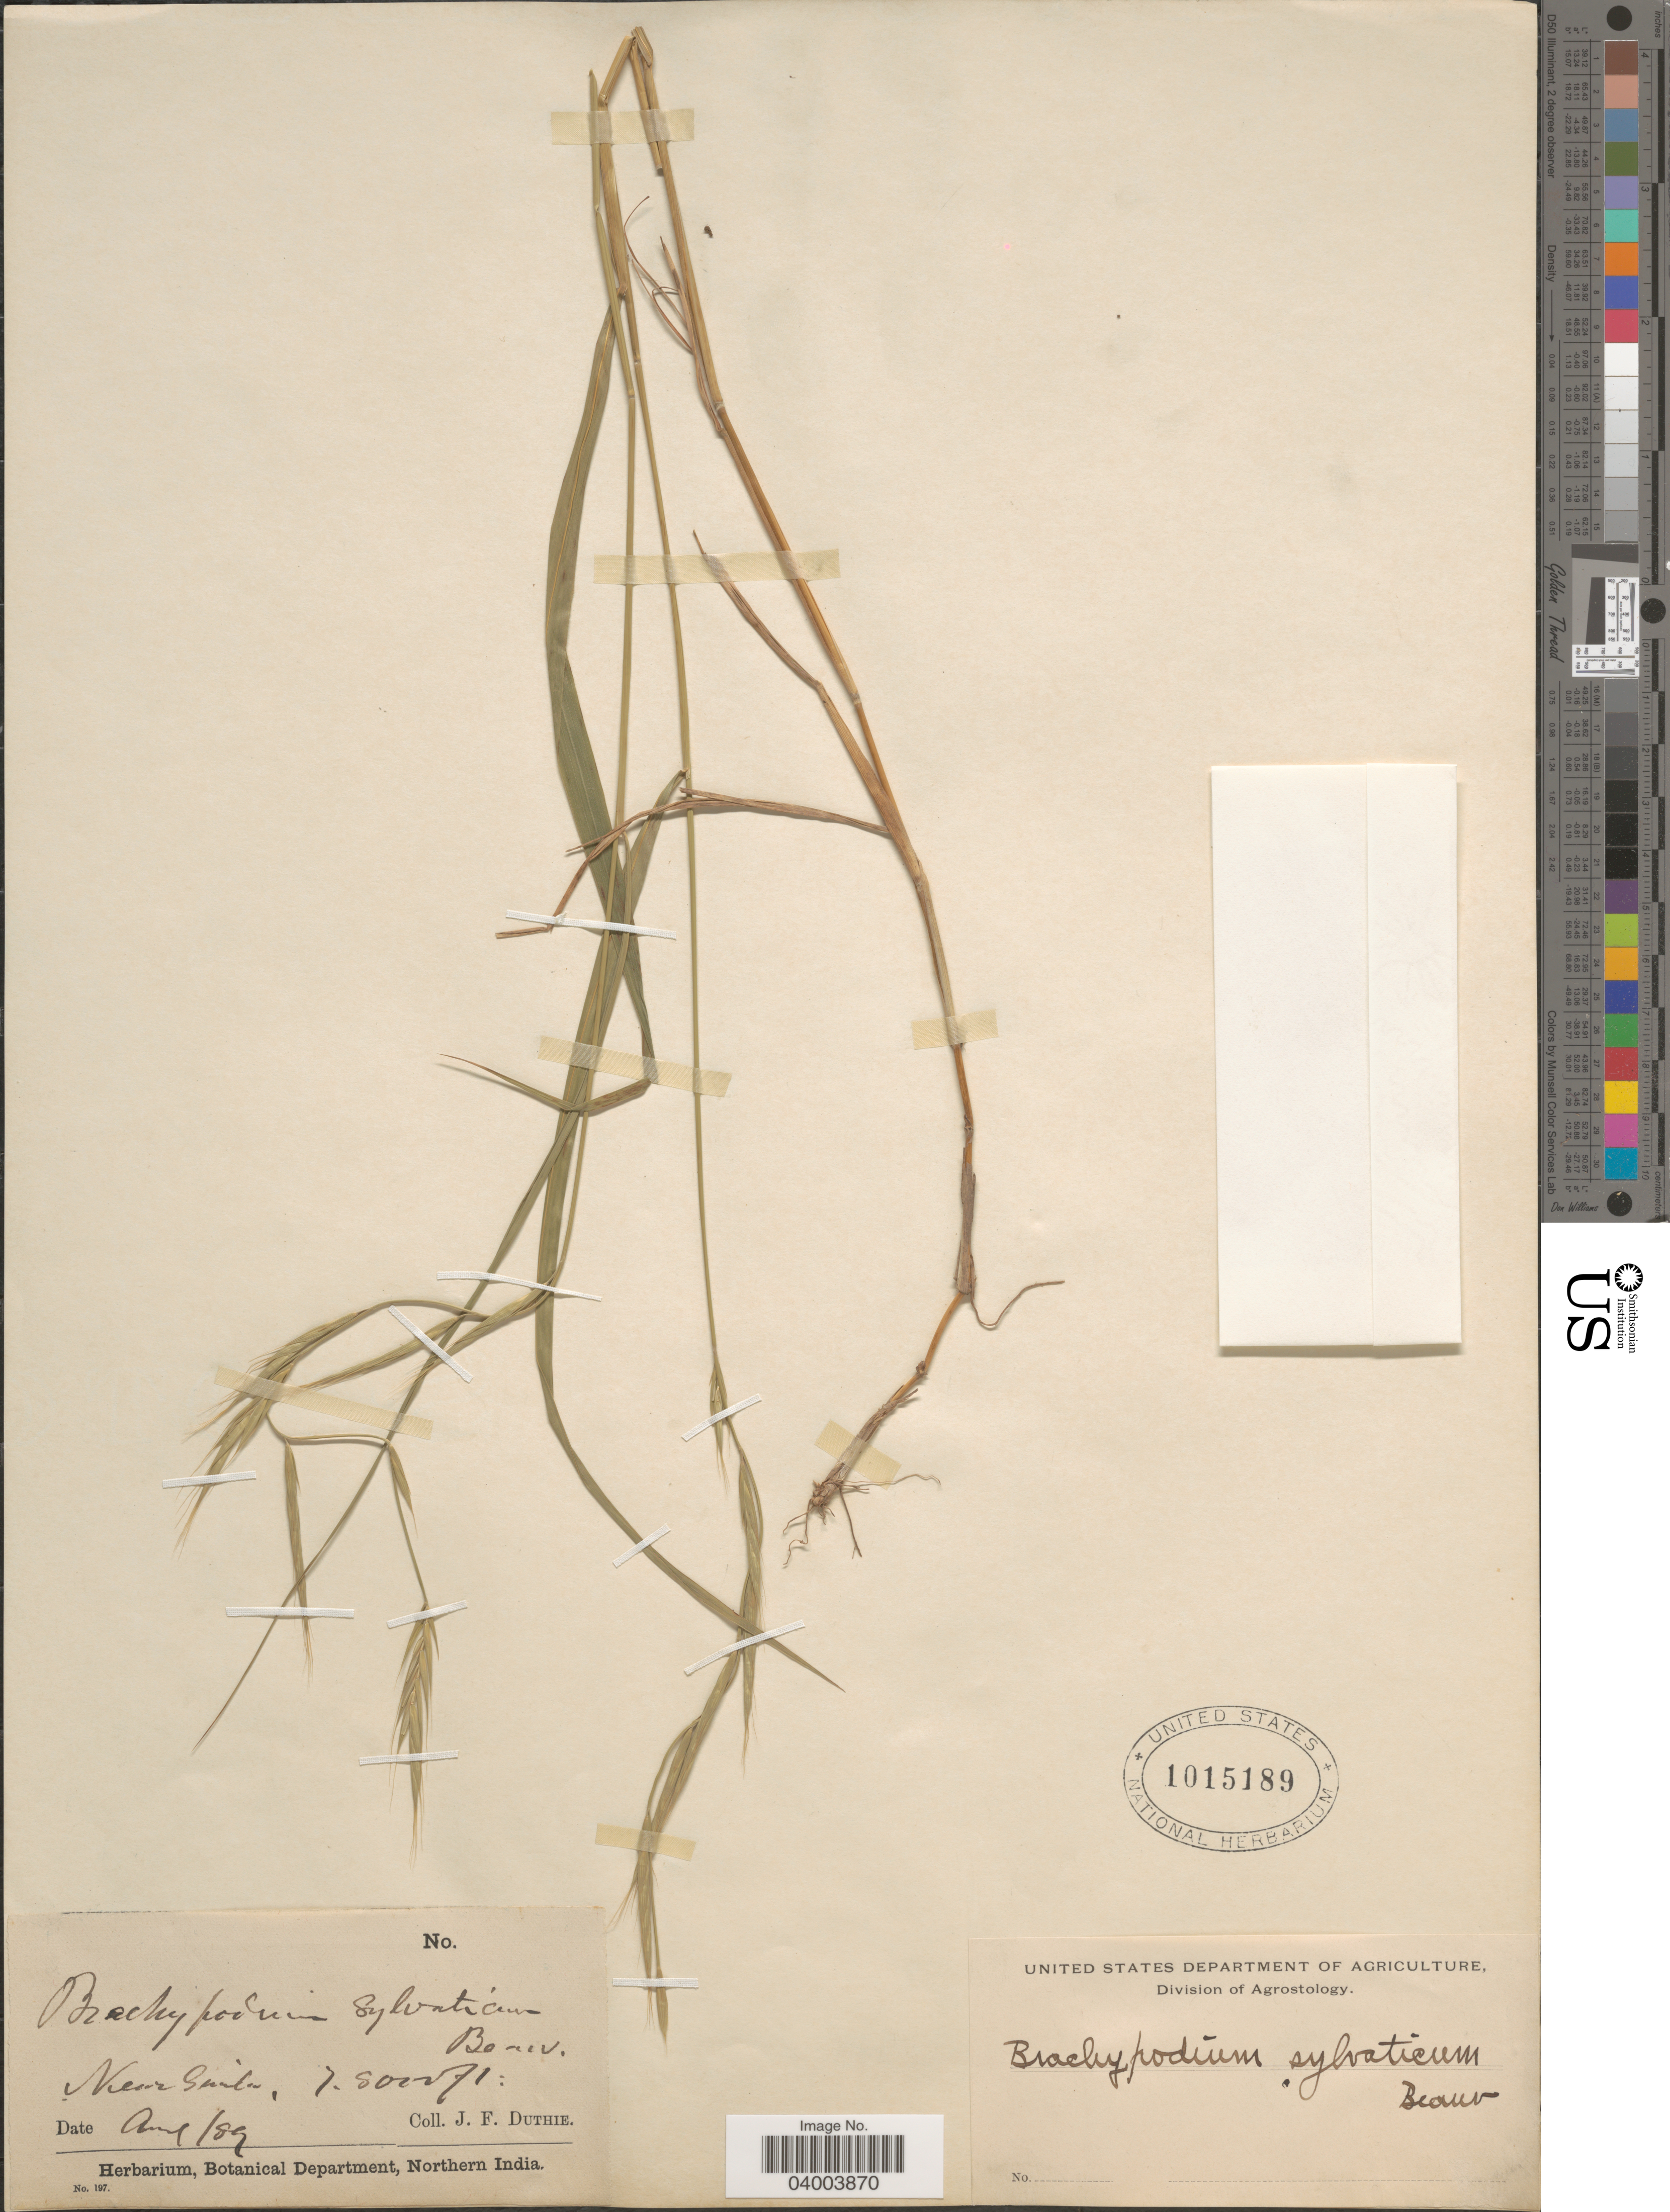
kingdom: Plantae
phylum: Tracheophyta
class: Liliopsida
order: Poales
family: Poaceae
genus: Brachypodium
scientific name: Brachypodium sylvaticum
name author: (Huds.) P. Beauv.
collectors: J. F. Duthie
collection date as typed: Transcribed d/m/y: /8/89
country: India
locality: Near Simla.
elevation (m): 2134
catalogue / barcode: US 1015189